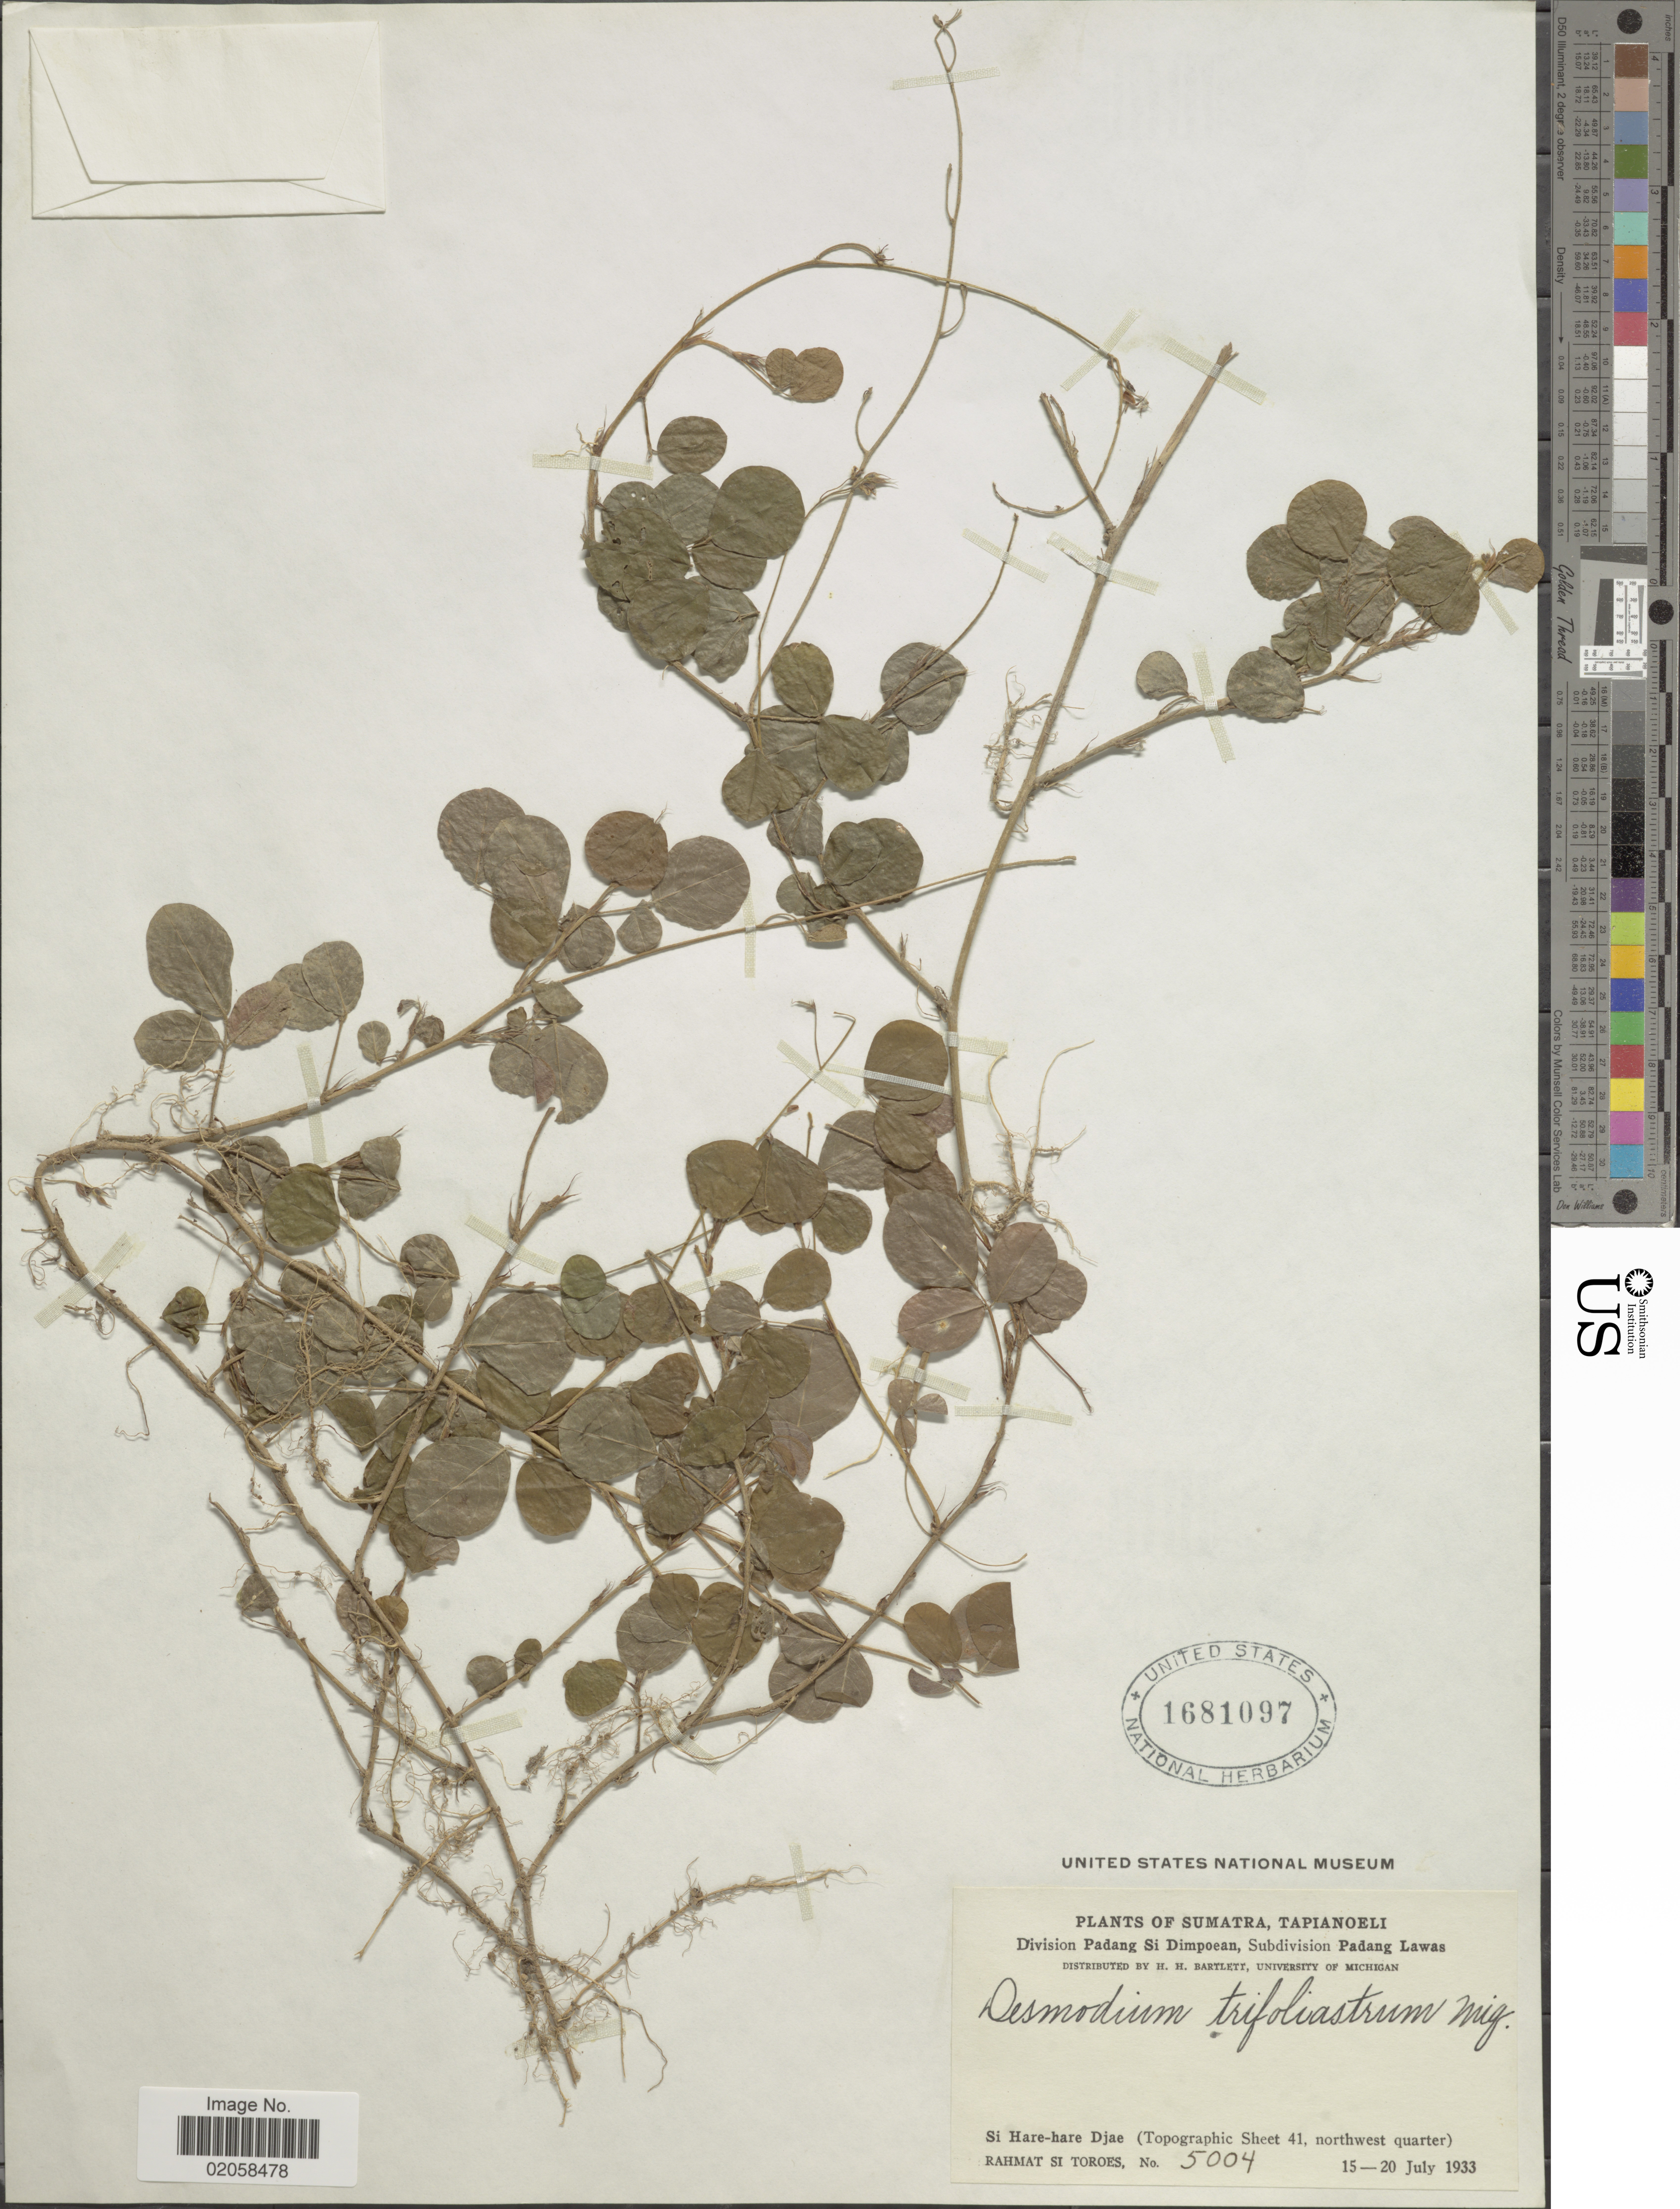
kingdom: Plantae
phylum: Tracheophyta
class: Magnoliopsida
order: Fabales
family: Fabaceae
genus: Grona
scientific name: Grona adscendens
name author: (Sw.) H. Ohashi & K. Ohashi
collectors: Rahmat Si Boeea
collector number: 5004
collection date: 1933-07-15/1933-07-20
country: Indonesia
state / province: Sumatra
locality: Tapianoeli, Si Hare-hare Djae (Topgraphic Sheet 41, northwest quarter). Division Padang Si Dimpoean, Subdivision Padang Lawes.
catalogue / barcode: US 1681097